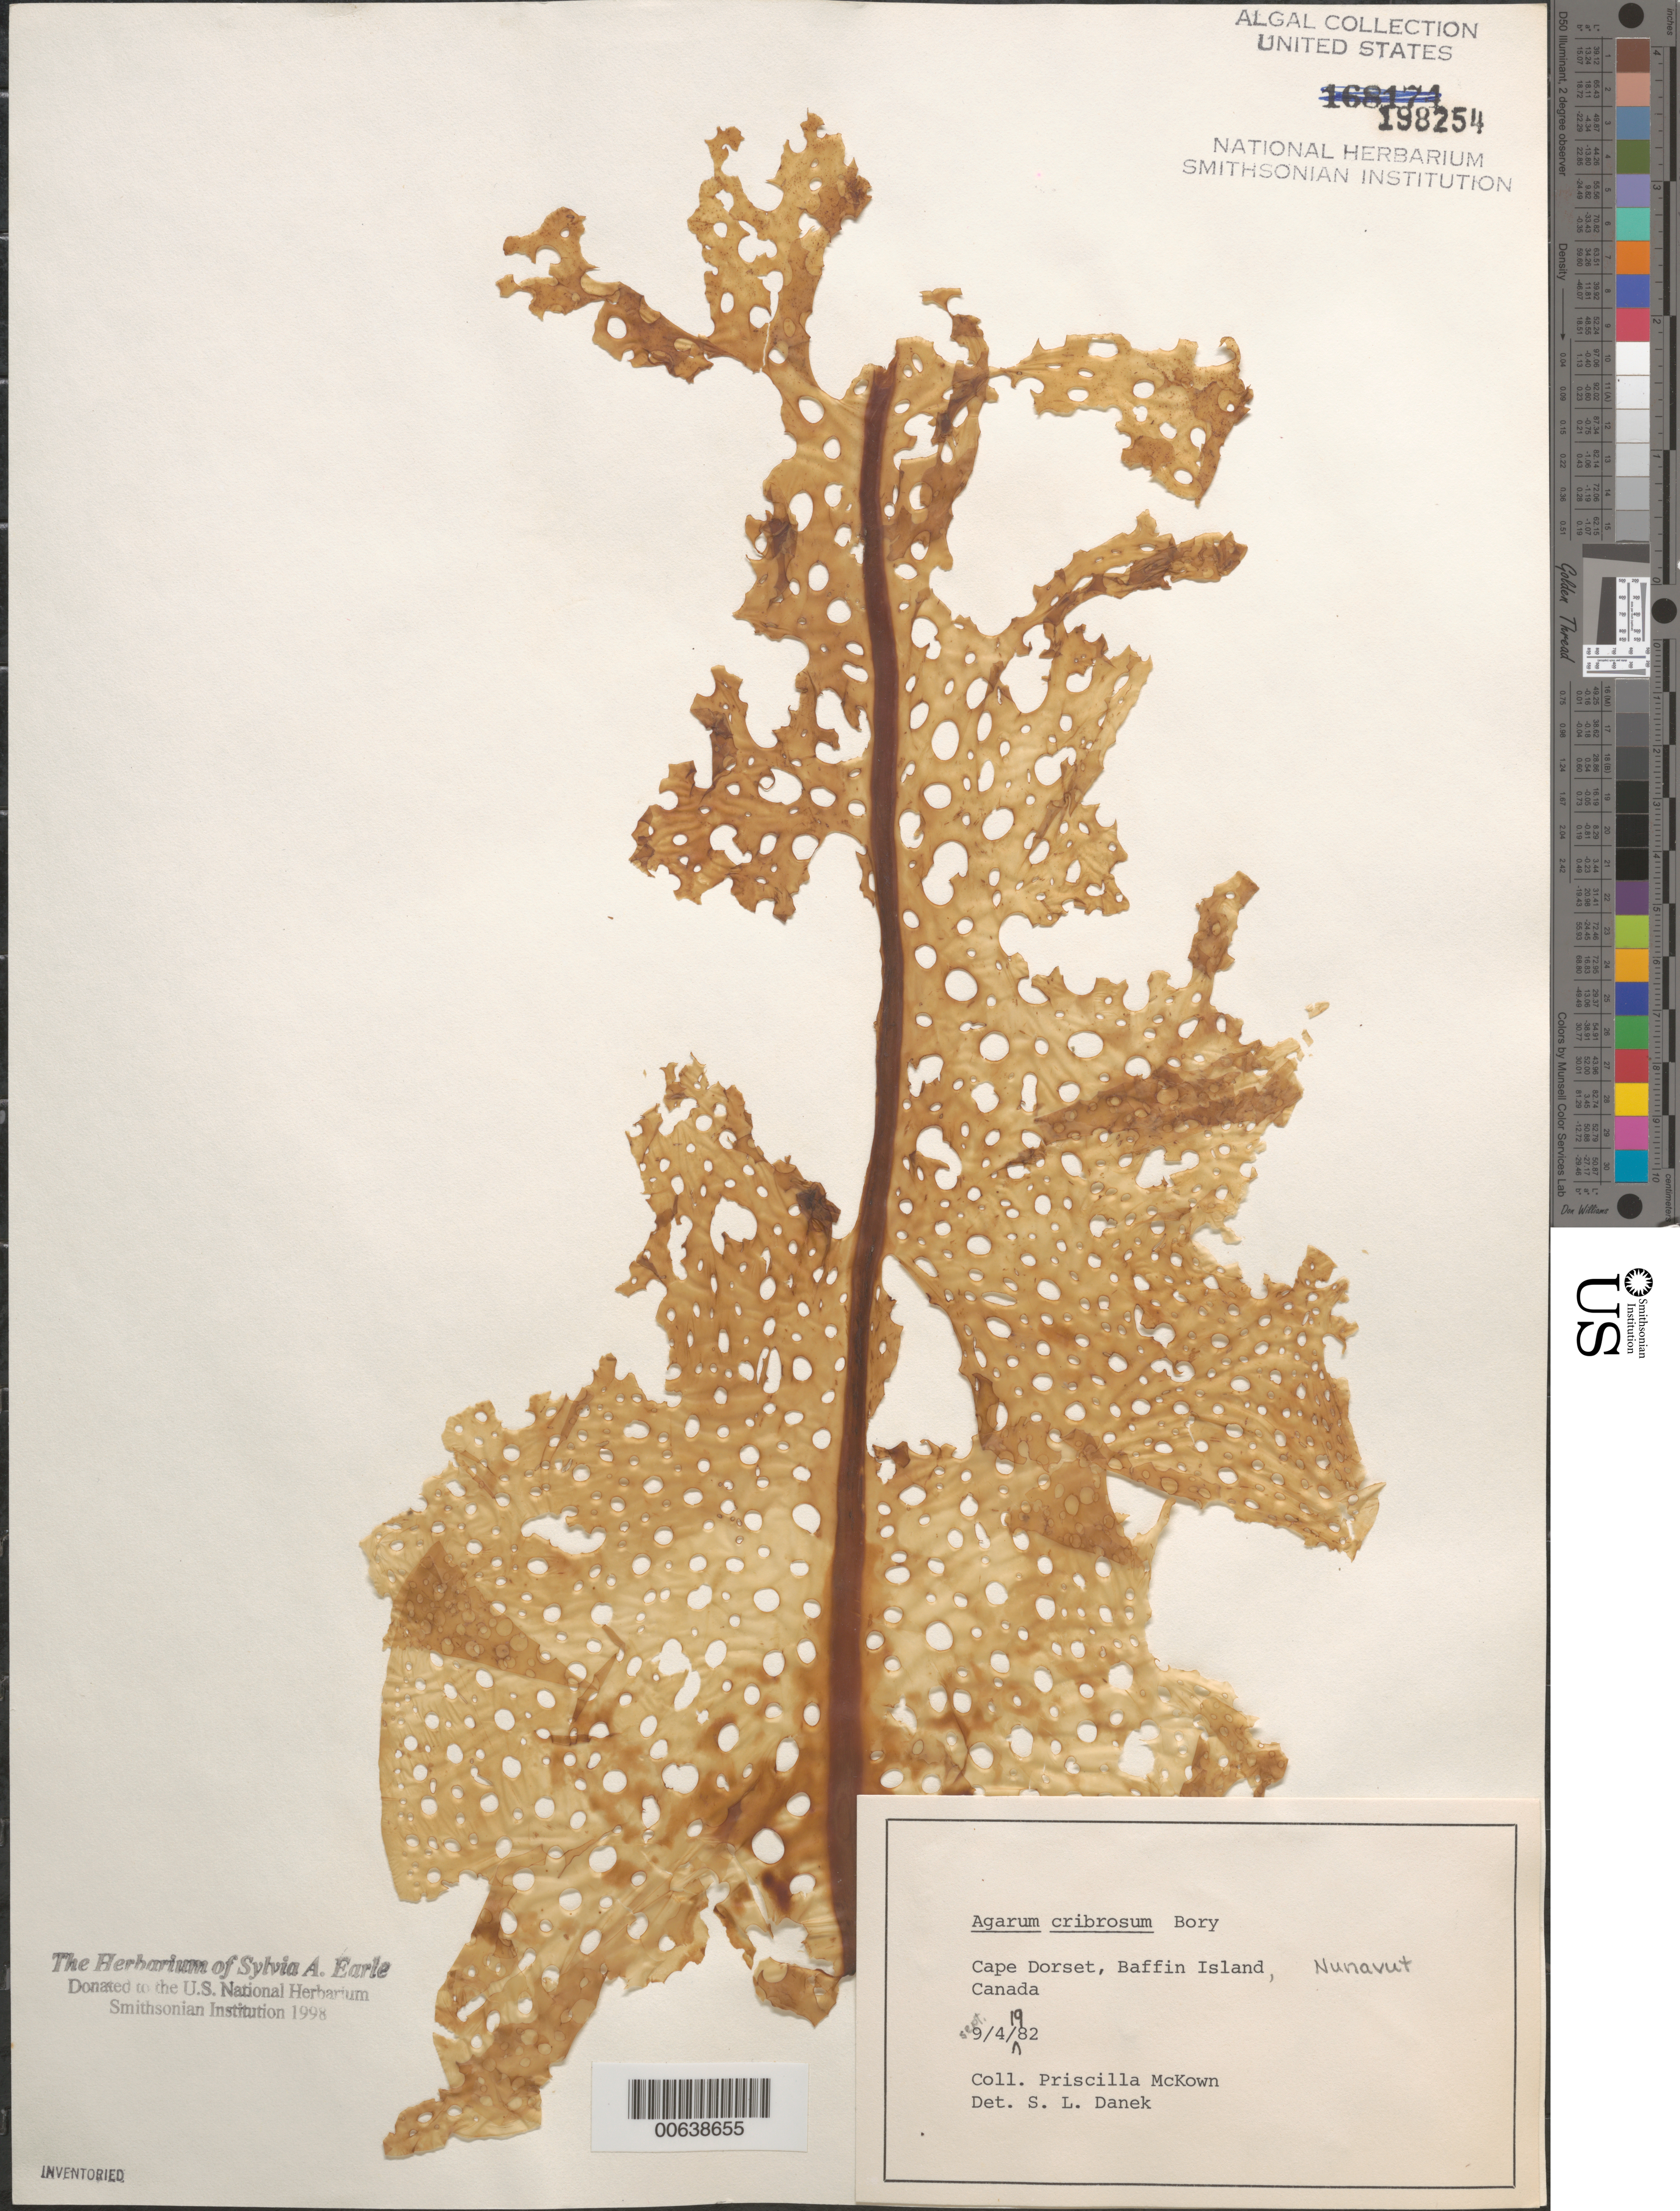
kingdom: Chromista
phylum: Ochrophyta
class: Phaeophyceae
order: Laminariales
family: Costariaceae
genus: Agarum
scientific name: Agarum clathratum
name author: Dumortier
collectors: P. McKown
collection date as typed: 04 Sep 1982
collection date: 1982-09-04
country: Canada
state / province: Nunavut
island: Baffin Island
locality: Cape Dorset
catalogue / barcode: US 198254